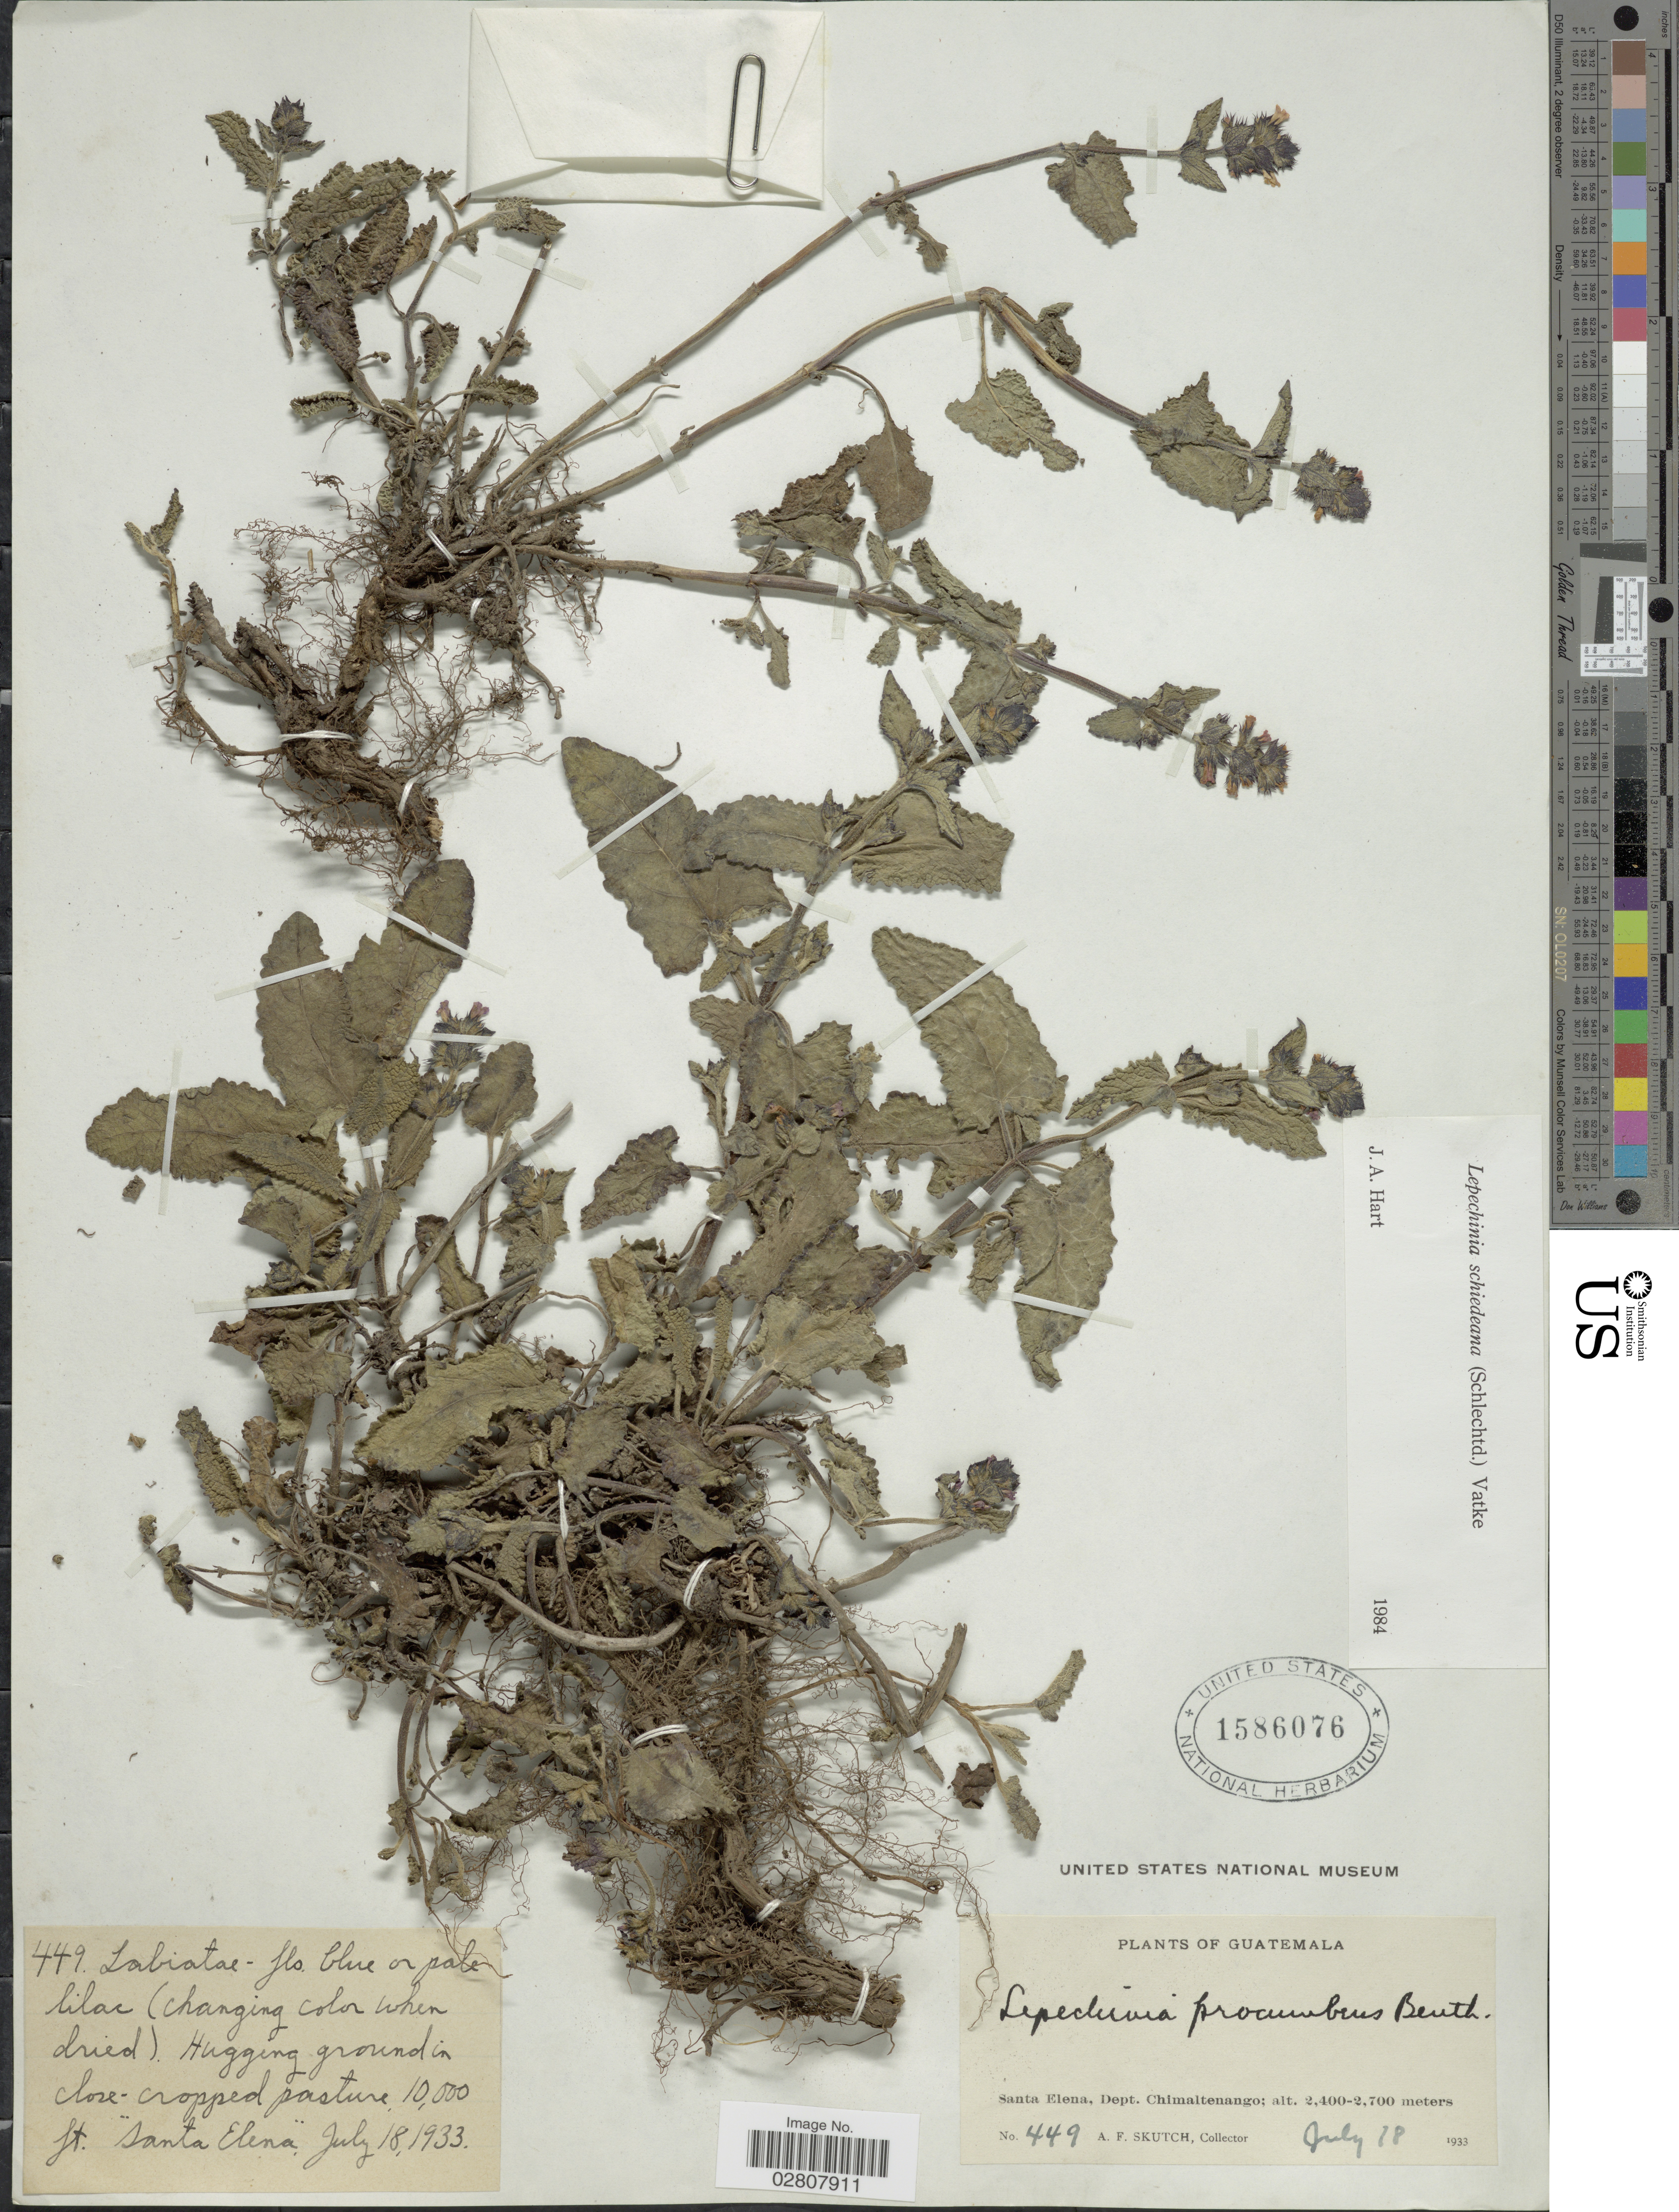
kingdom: Plantae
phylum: Tracheophyta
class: Magnoliopsida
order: Lamiales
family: Lamiaceae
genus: Lepechinia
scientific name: Lepechinia schiedeana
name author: (Schltdl.) Vatke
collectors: A. F. Skutch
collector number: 449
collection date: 1933-07-18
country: Guatemala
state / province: Chimaltenango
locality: Hugging ground in close-cropped pasture "Santa Elena", Dept. Chimaltenango.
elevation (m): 3048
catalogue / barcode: US 1586076